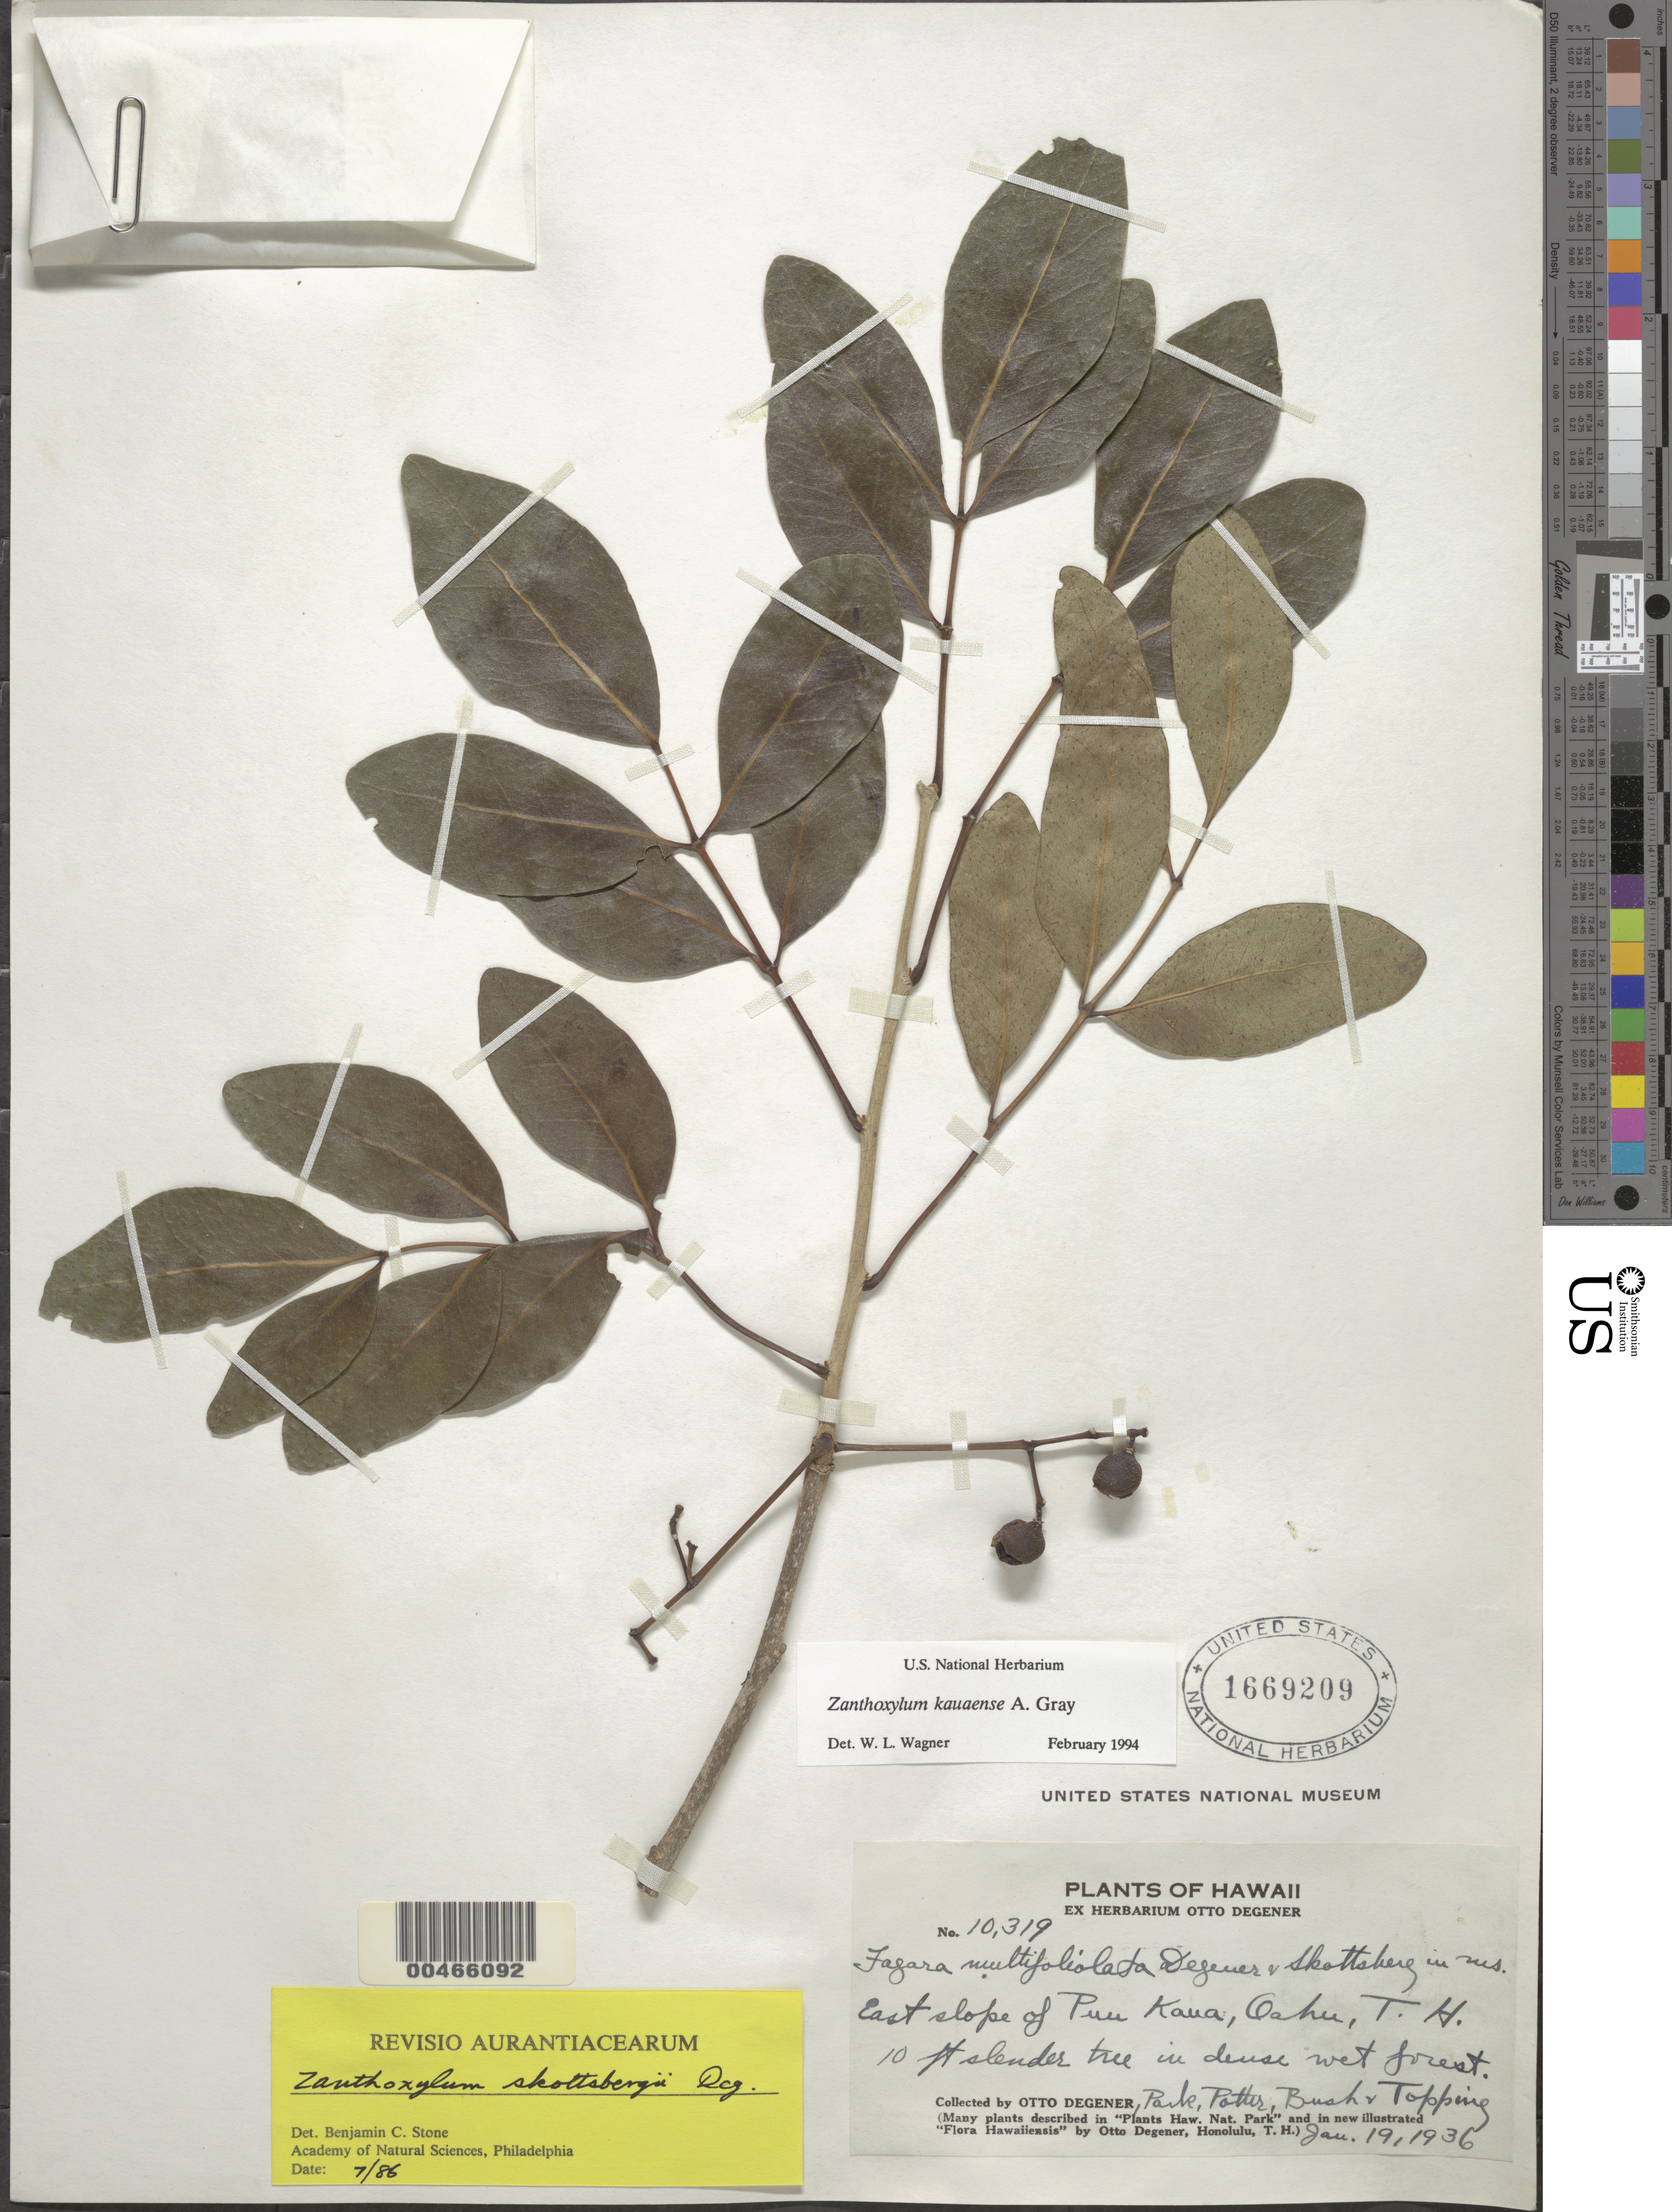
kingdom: Plantae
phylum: Tracheophyta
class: Magnoliopsida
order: Sapindales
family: Rutaceae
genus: Zanthoxylum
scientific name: Zanthoxylum kauaense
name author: A. Gray in Wilkes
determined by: Wagner, W. L., (BOT), Smithsonian Institution - National Museum of Natural History (UNITED STATES)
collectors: O. Degener, Park, Potter, B. F. Bush & D. L. Topping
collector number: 10319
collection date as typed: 19 Jan 1936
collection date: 1936-01-19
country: United States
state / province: Hawaii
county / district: Honolulu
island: Oahu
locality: E slope of Puu Kaua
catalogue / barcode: US 1669209